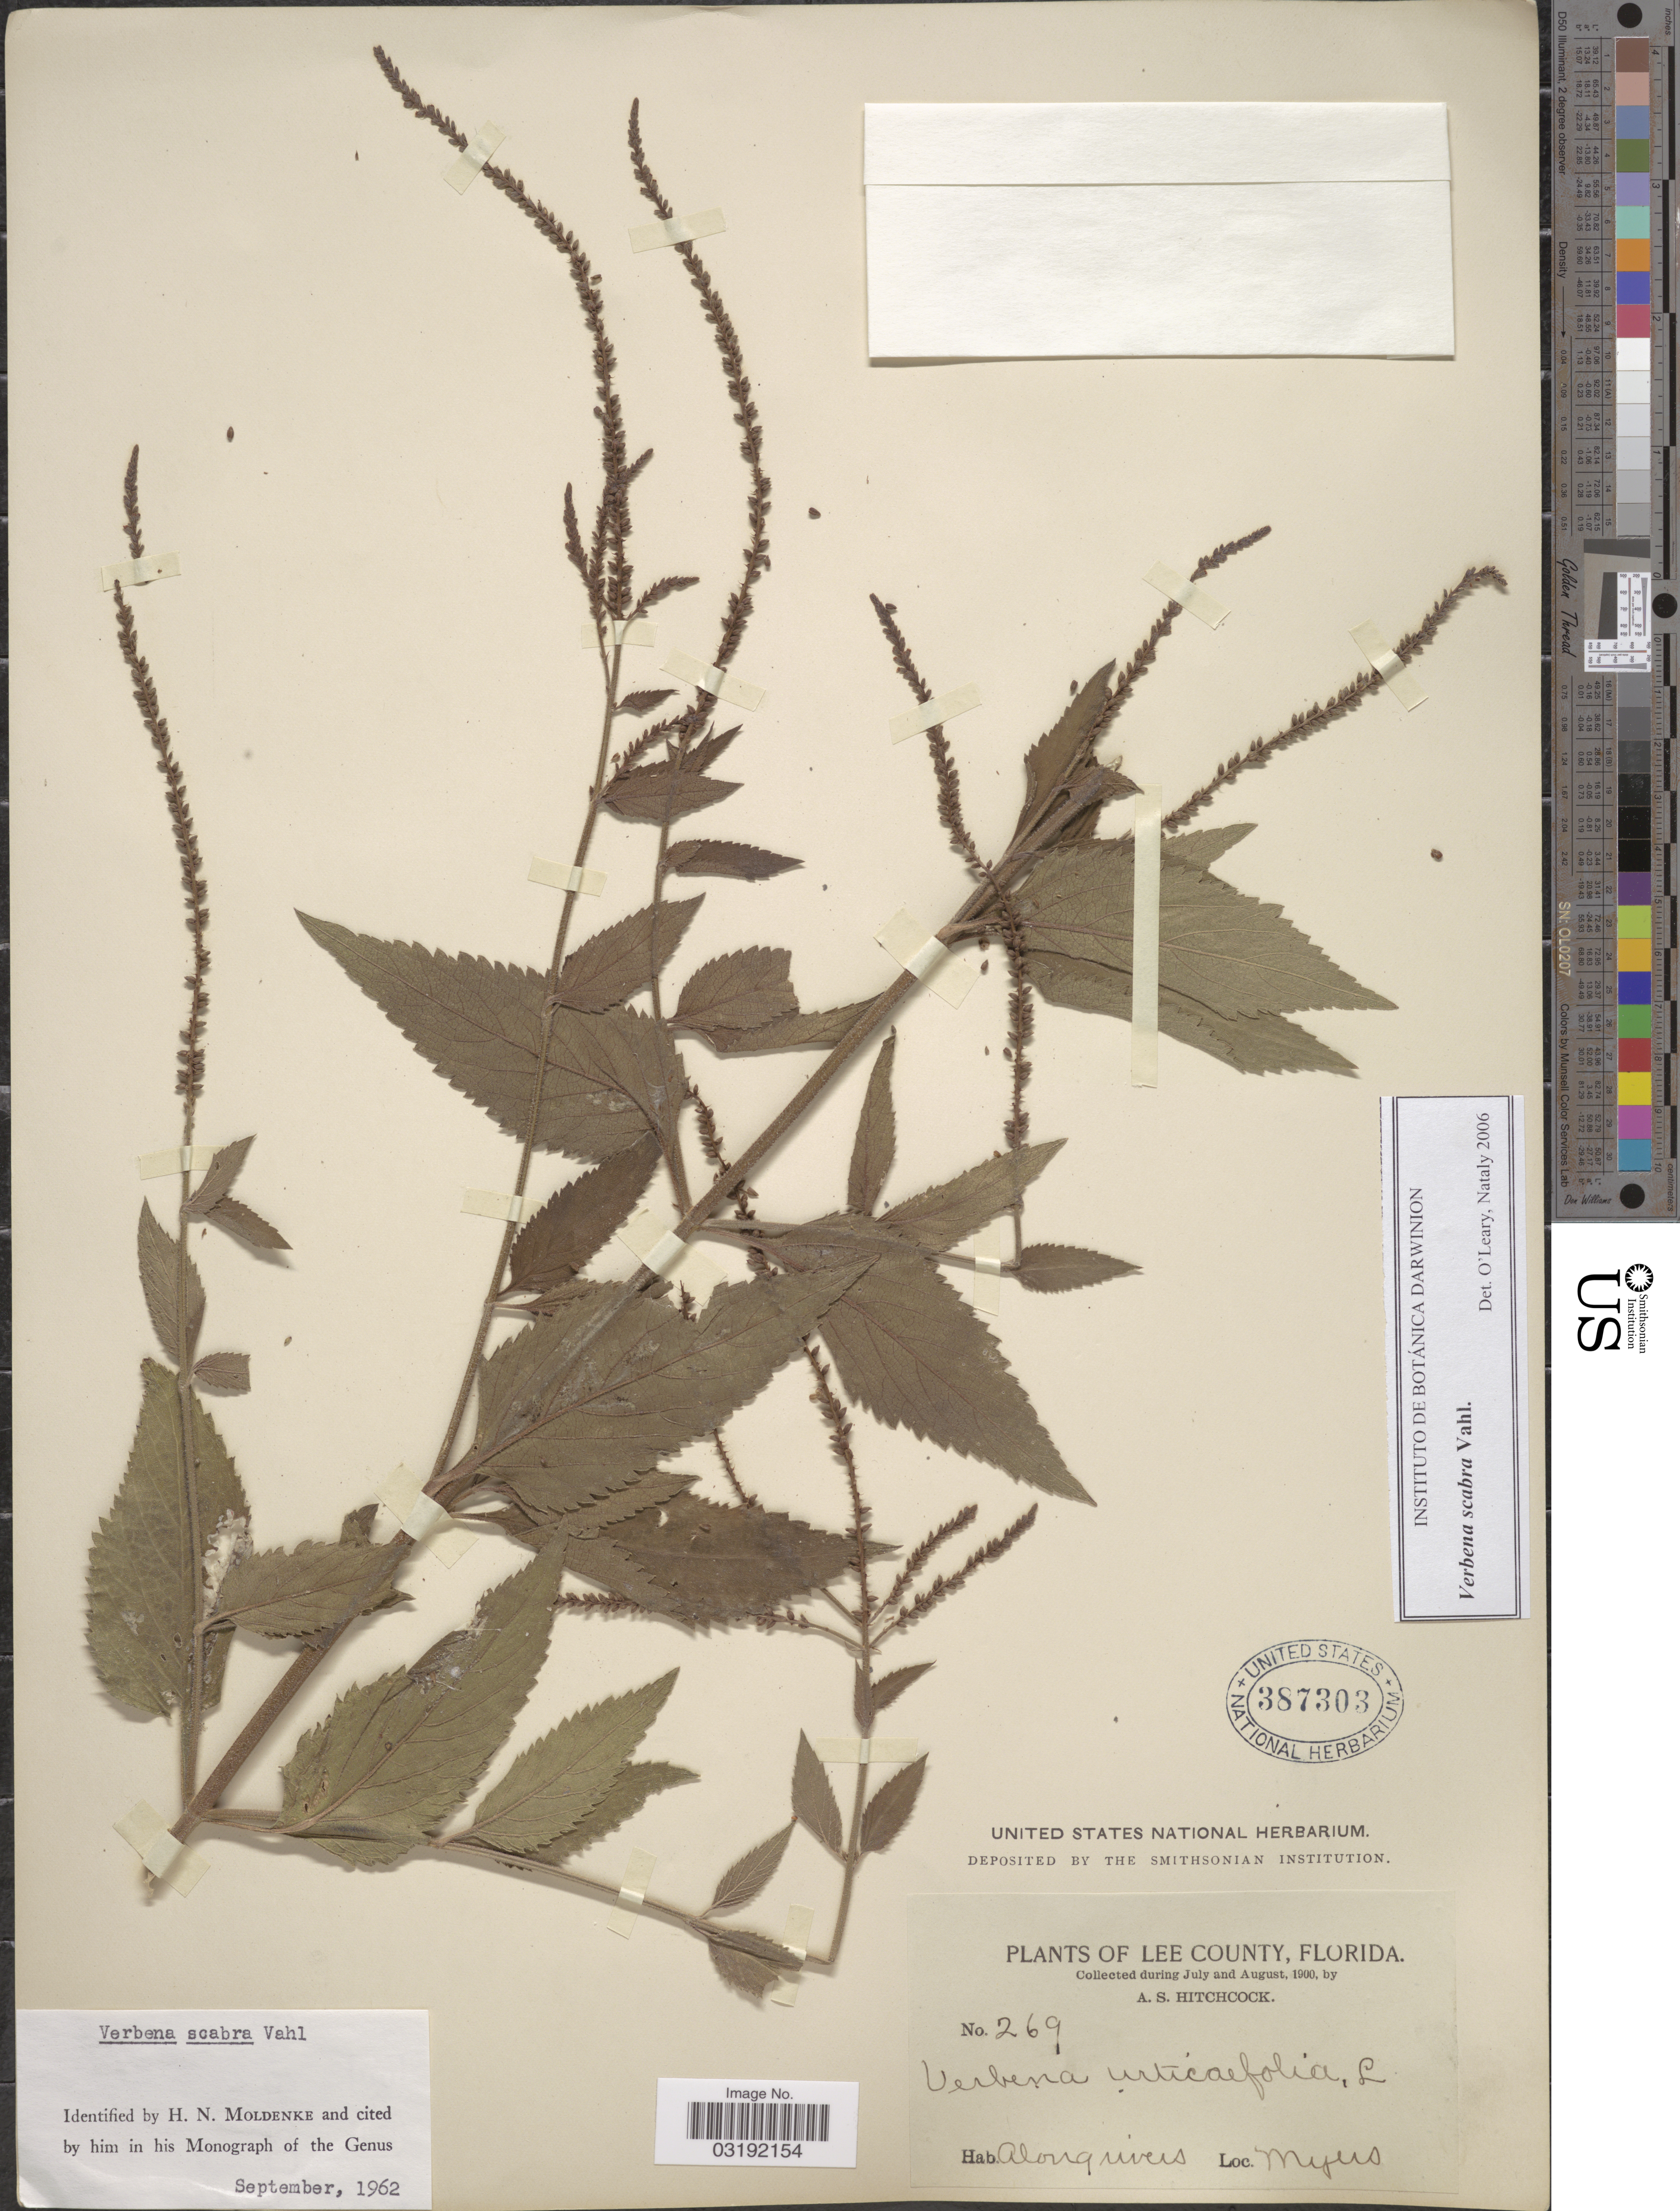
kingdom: Plantae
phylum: Tracheophyta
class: Magnoliopsida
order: Lamiales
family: Verbenaceae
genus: Verbena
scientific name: Verbena scabra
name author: Vahl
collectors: A. S. Hitchcock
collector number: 269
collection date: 1900-07/1900-08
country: United States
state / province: Florida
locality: Lee County. Along rivers.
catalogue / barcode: US 387303